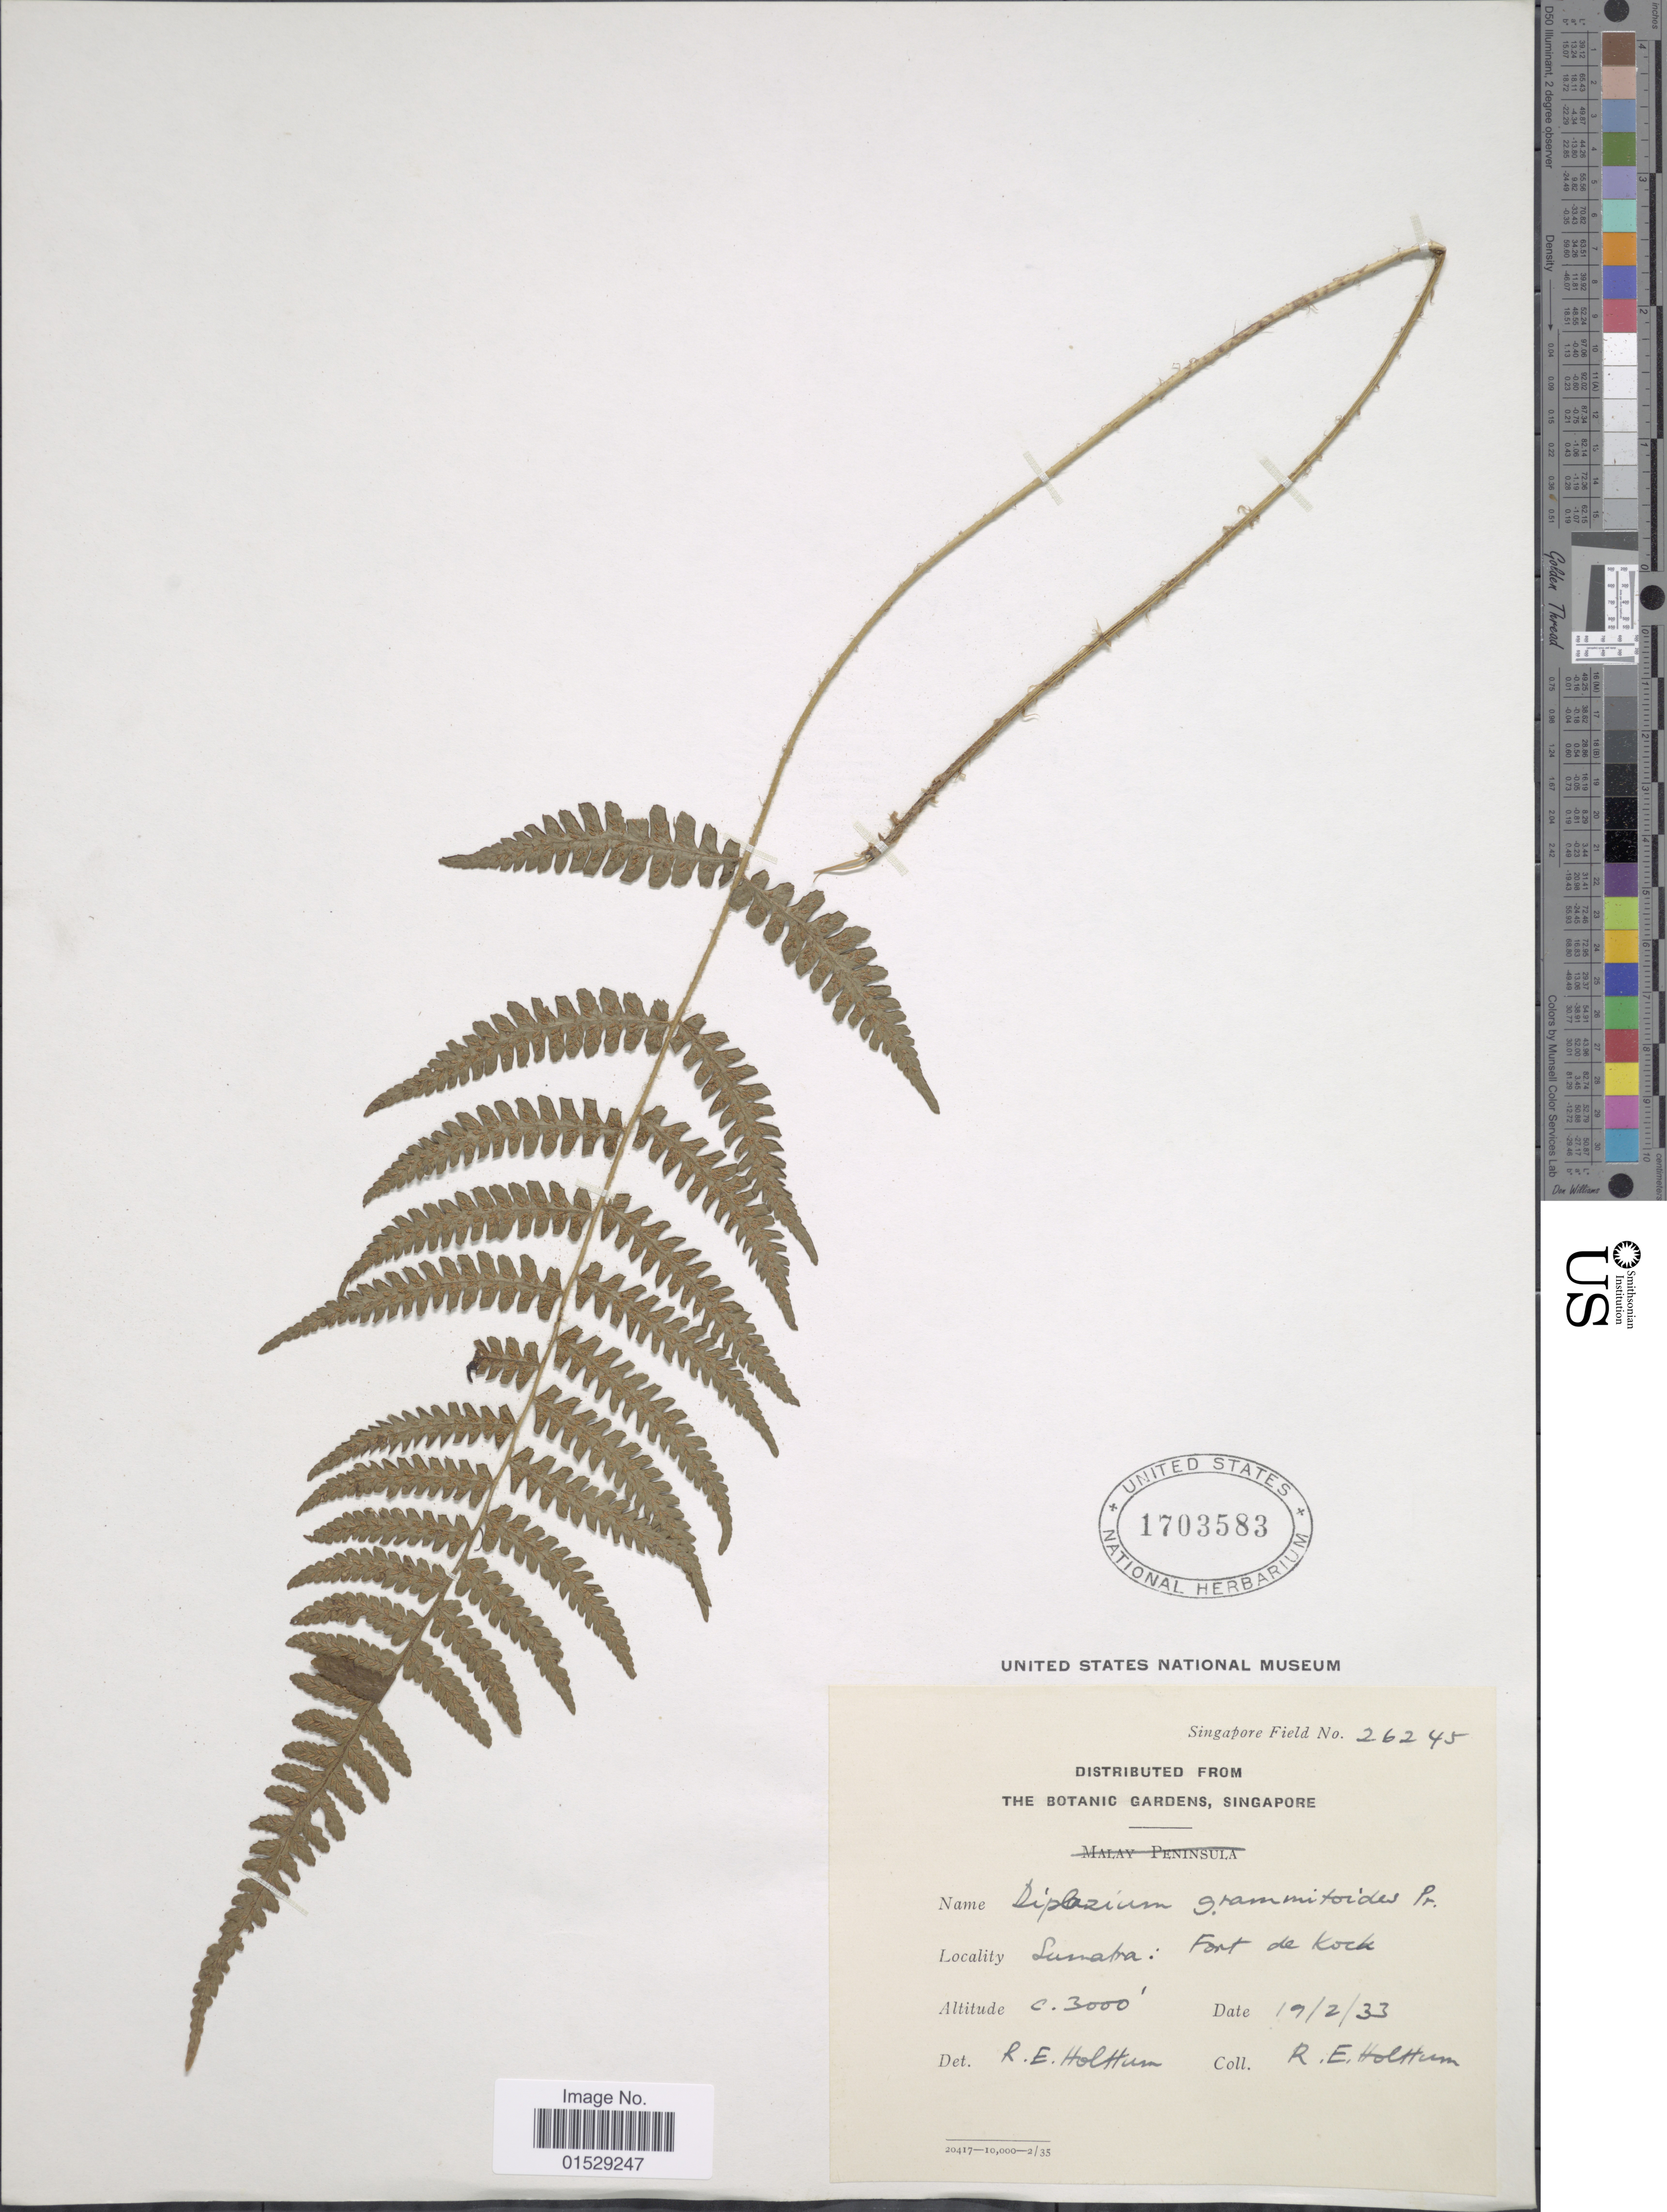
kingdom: Plantae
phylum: Tracheophyta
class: Polypodiopsida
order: Polypodiales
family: Athyriaceae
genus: Deparia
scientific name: Deparia petersenii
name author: (Kunze) M. Kato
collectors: R. E. Holttum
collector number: Singapore Field 26245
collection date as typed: Transcribed d/m/y: 19/2/33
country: Indonesia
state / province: Sumatra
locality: Sumatra: Fort de Kock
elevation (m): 914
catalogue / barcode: US 1703583